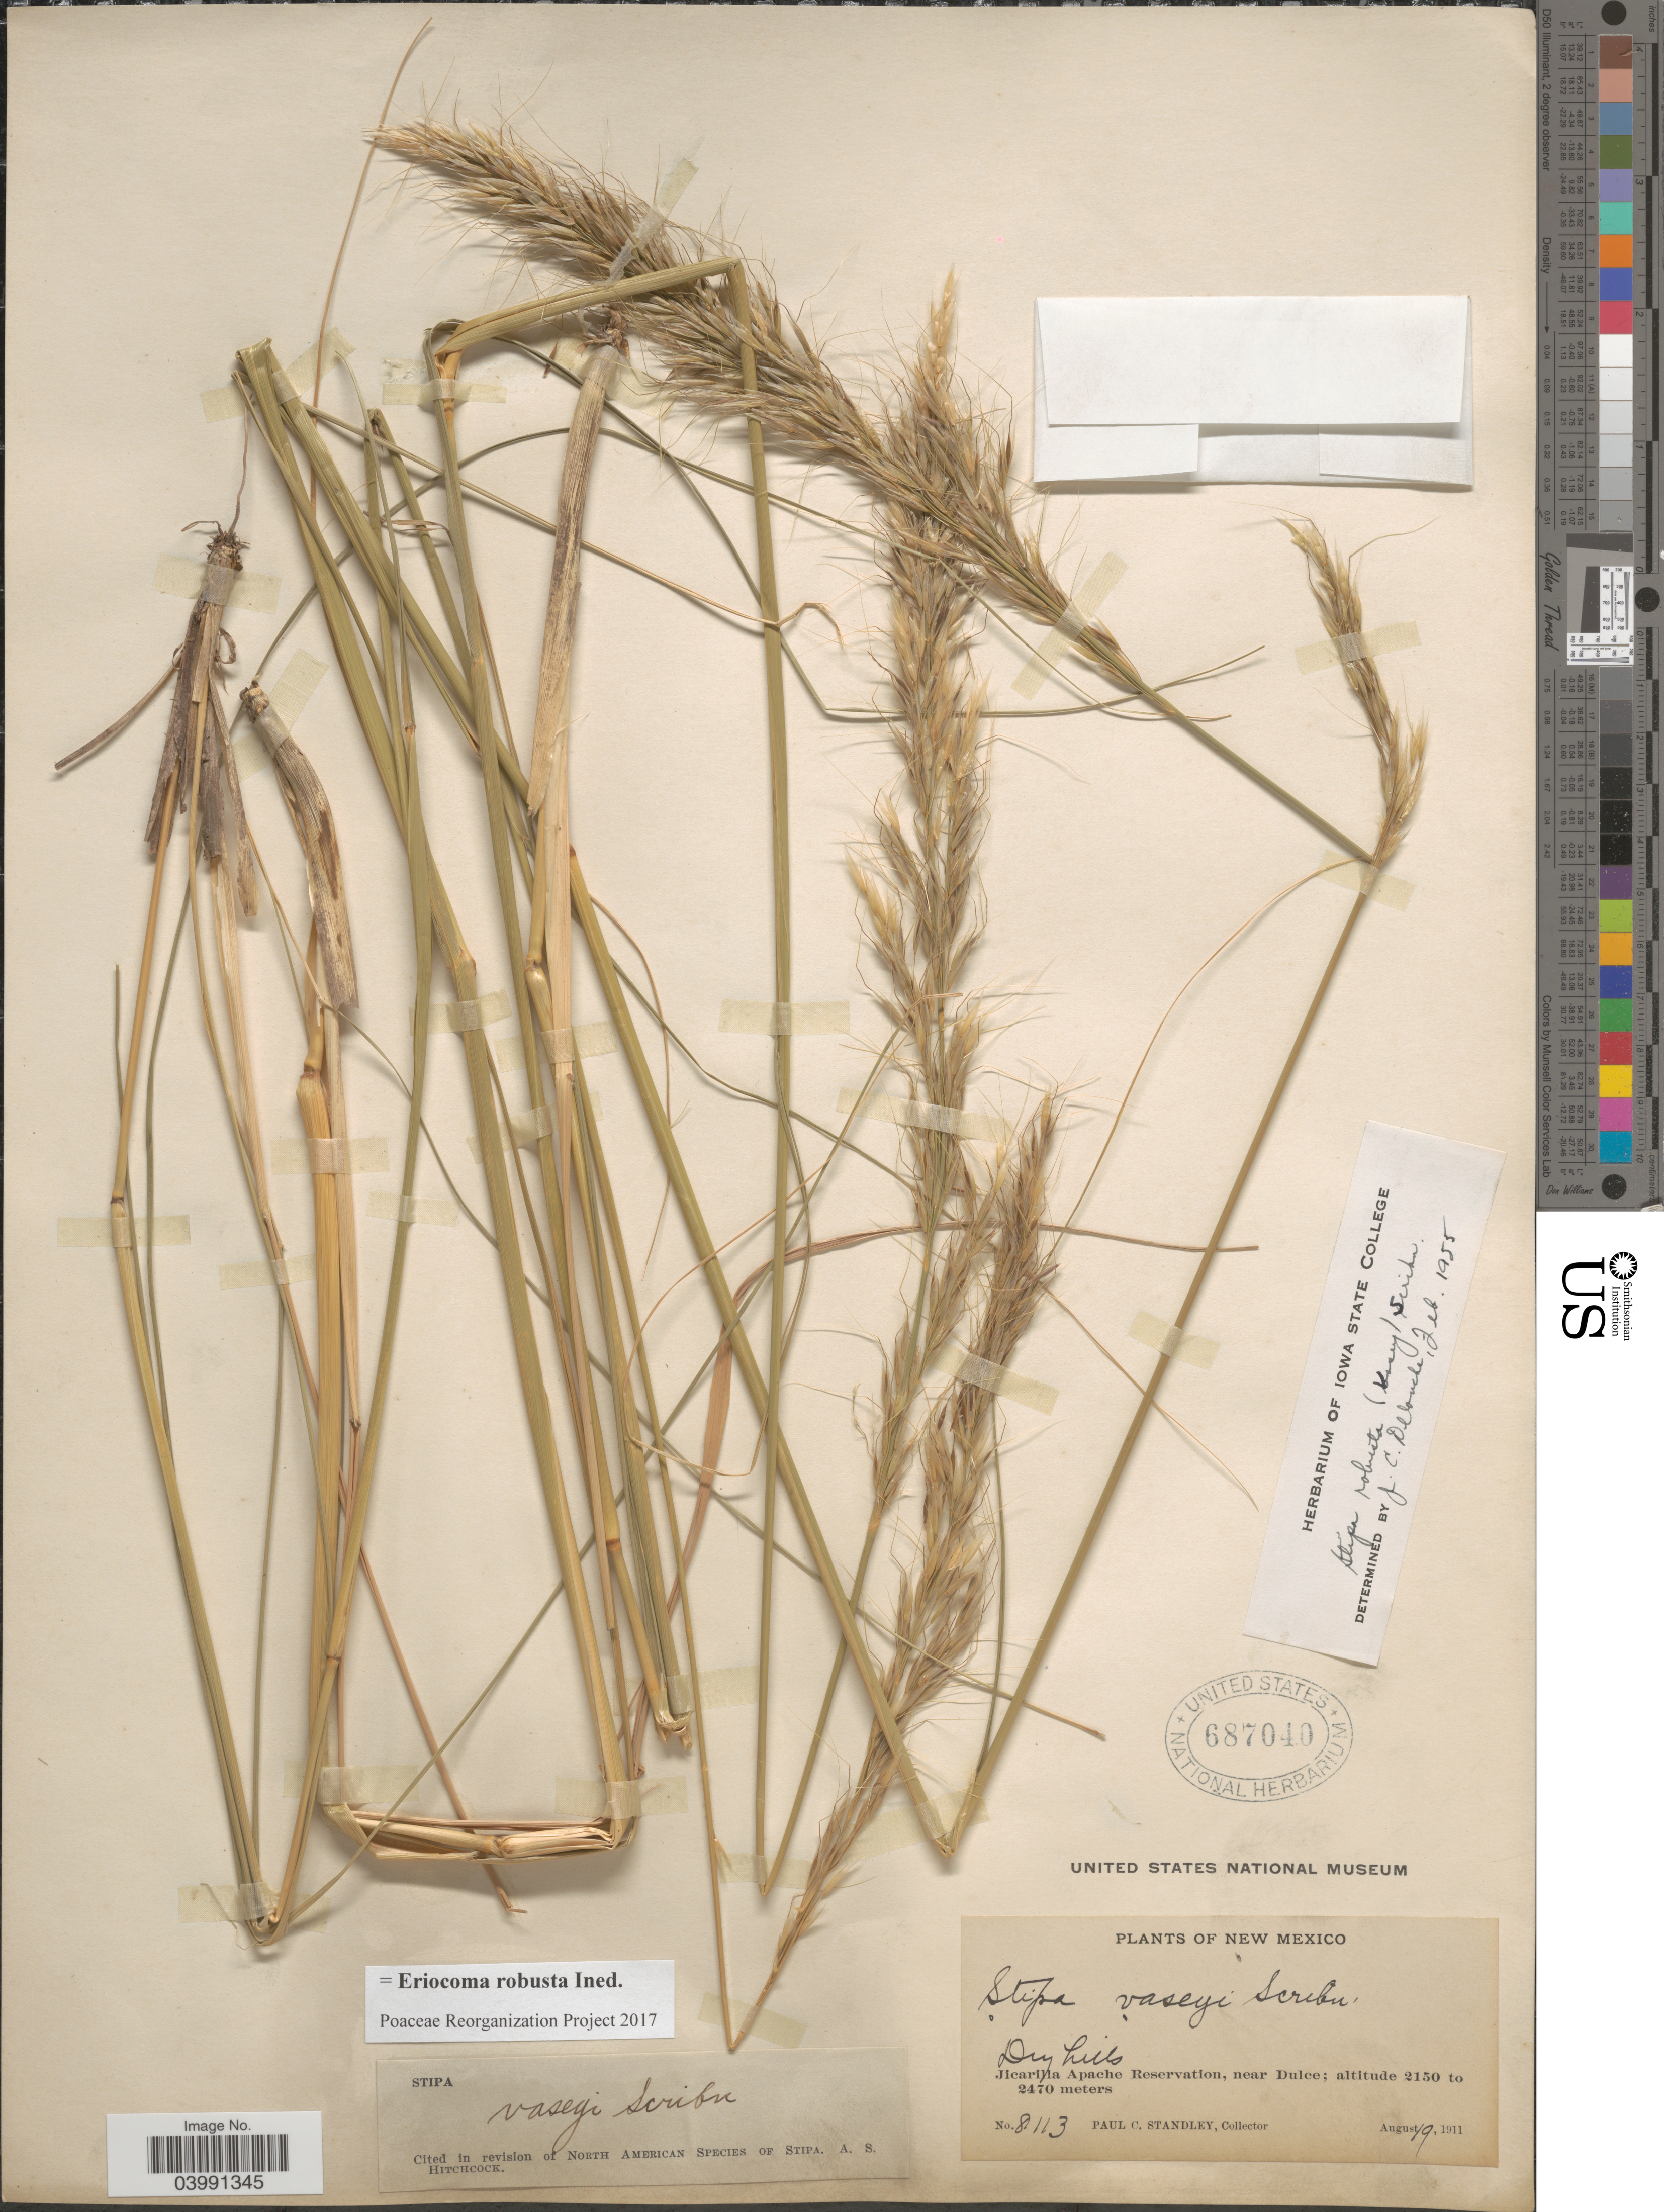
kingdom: Plantae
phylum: Tracheophyta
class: Liliopsida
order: Poales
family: Poaceae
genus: Eriocoma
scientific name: Eriocoma robusta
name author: (Vasey) Romasch.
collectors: P. C. Standley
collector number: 8113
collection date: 1911-08-19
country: United States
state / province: New Mexico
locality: Jicarilla Apache Reservation, near Dulce.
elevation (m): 2150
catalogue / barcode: US 687040